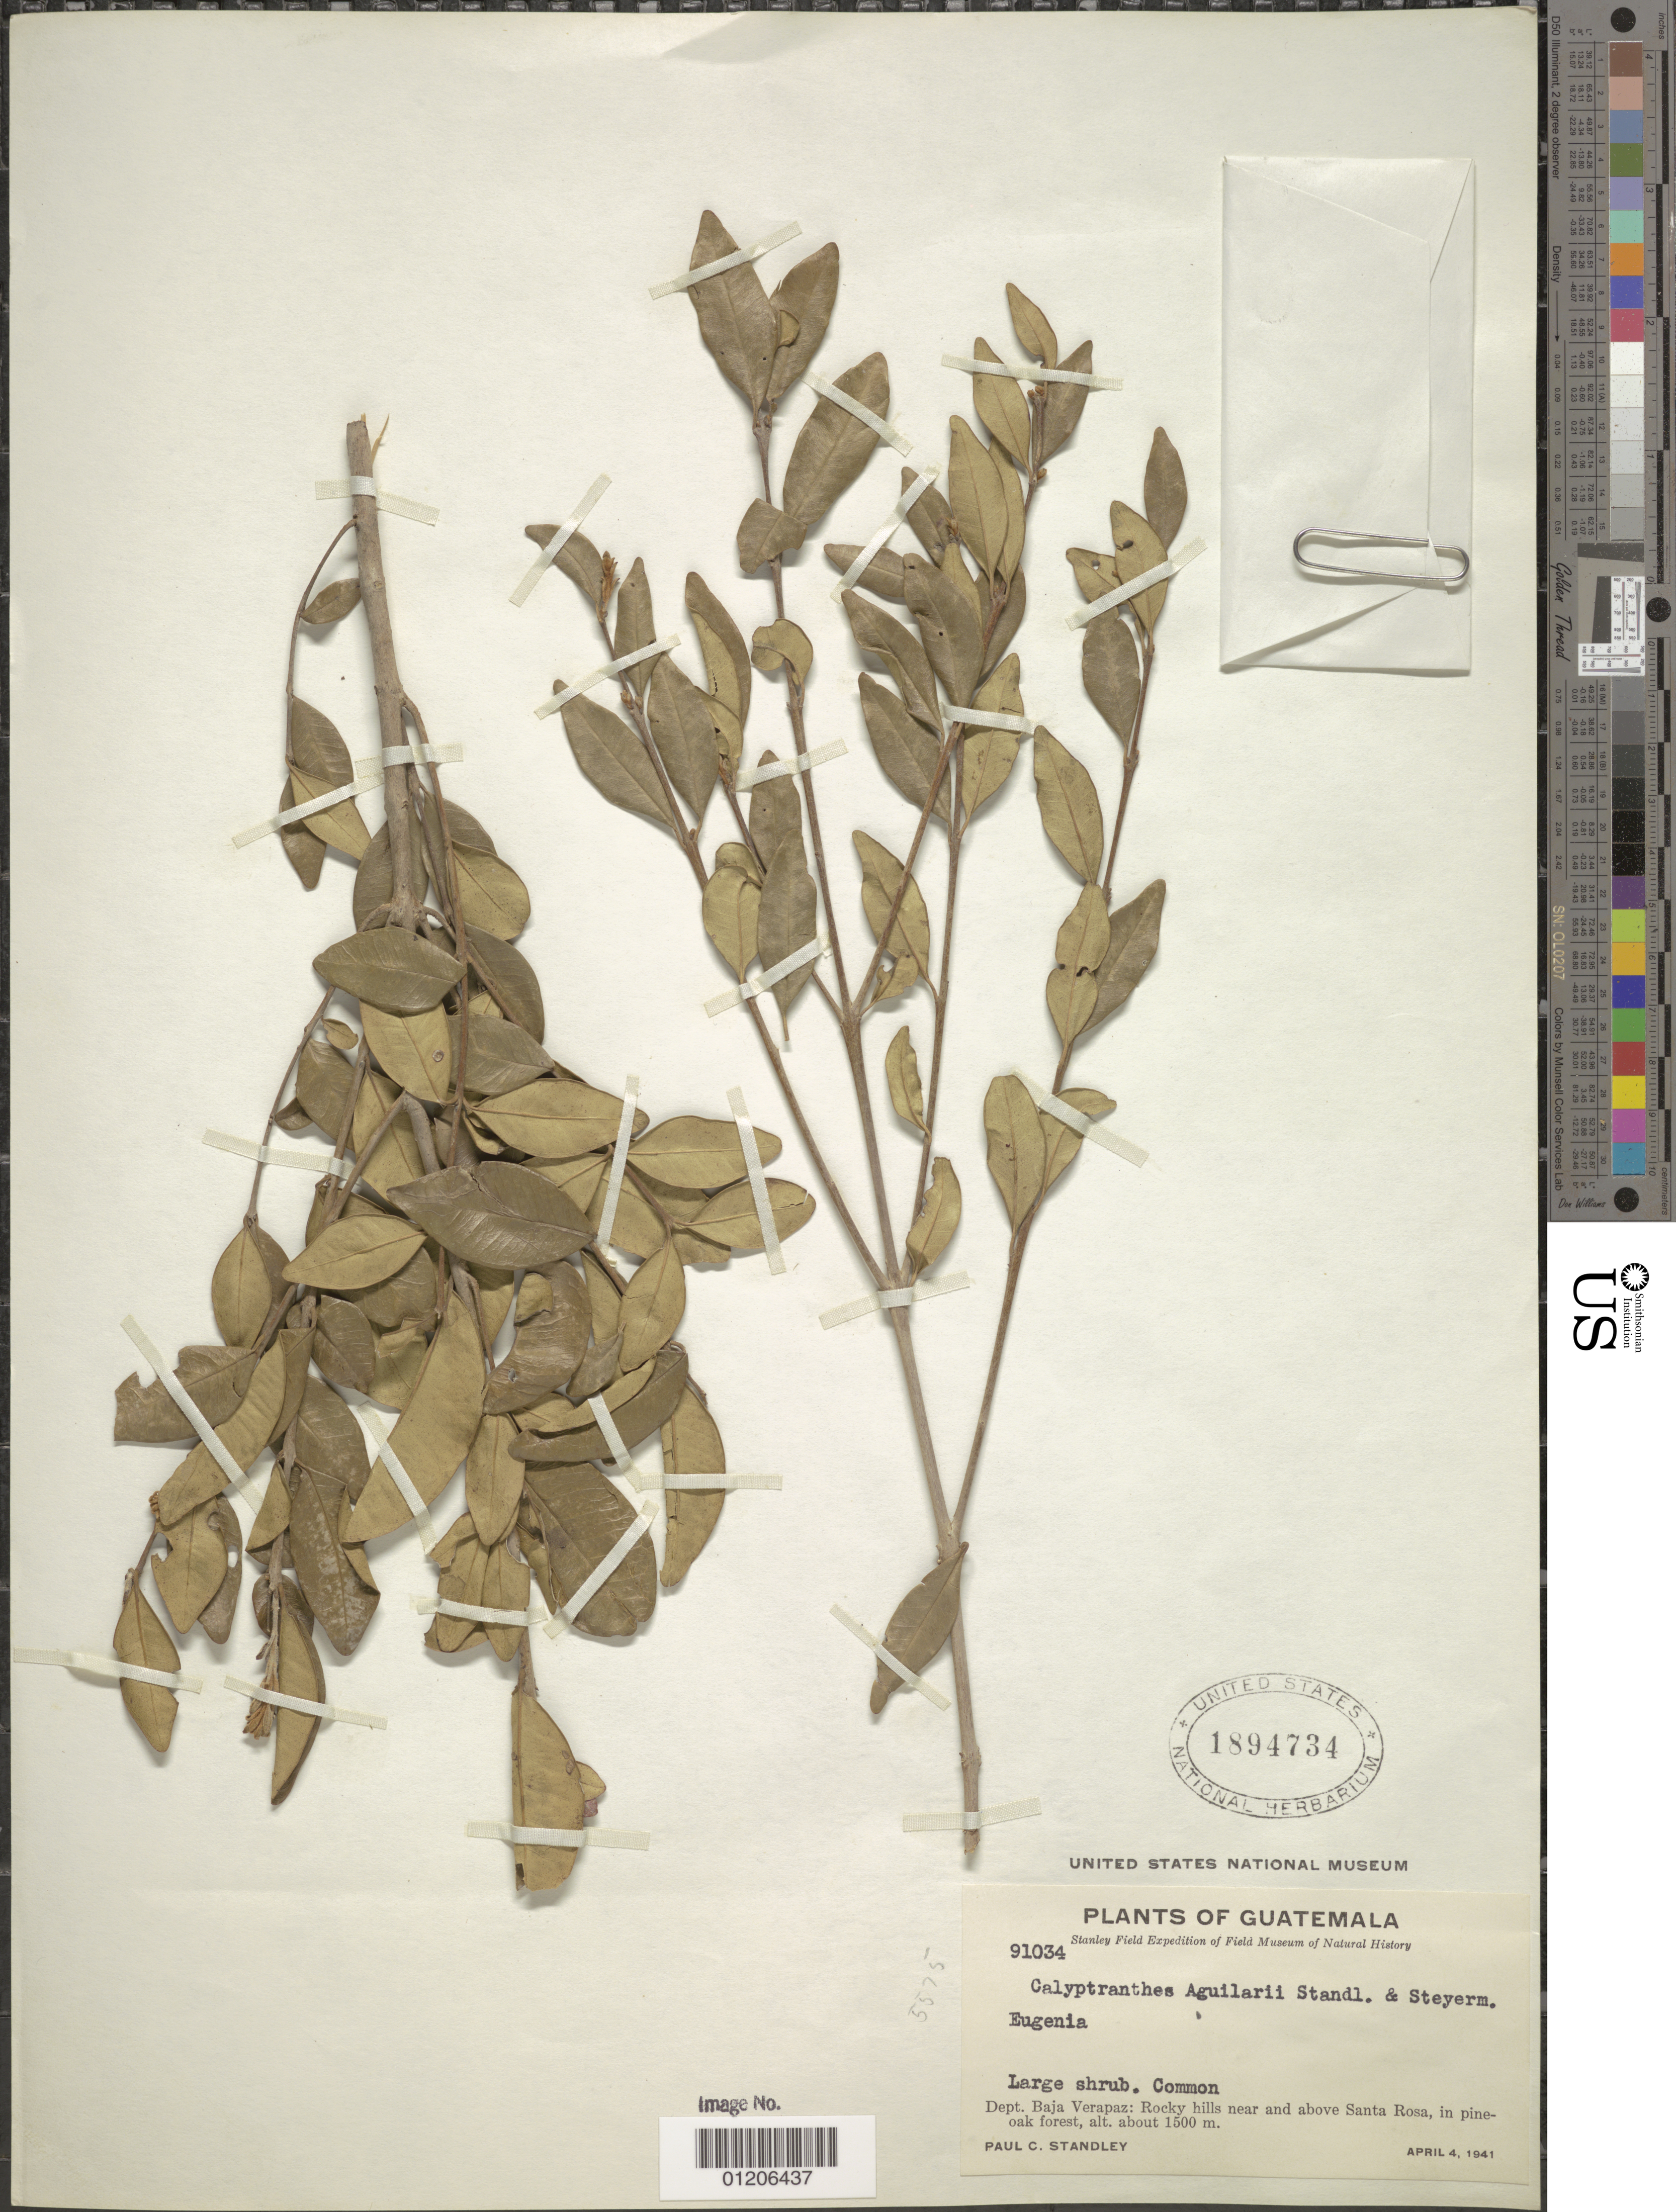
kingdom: Plantae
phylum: Tracheophyta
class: Magnoliopsida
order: Myrtales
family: Myrtaceae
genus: Myrcia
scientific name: Myrcia hondurensis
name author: (Standl.) A.R. Lourenço & Sánchez-Cháv.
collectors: P. C. Standley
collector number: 91034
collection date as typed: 04 Apr 1941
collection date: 1941-04-04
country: Guatemala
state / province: Baja Verapaz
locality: Near Santa Rosa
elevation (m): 1500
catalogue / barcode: US 1894734